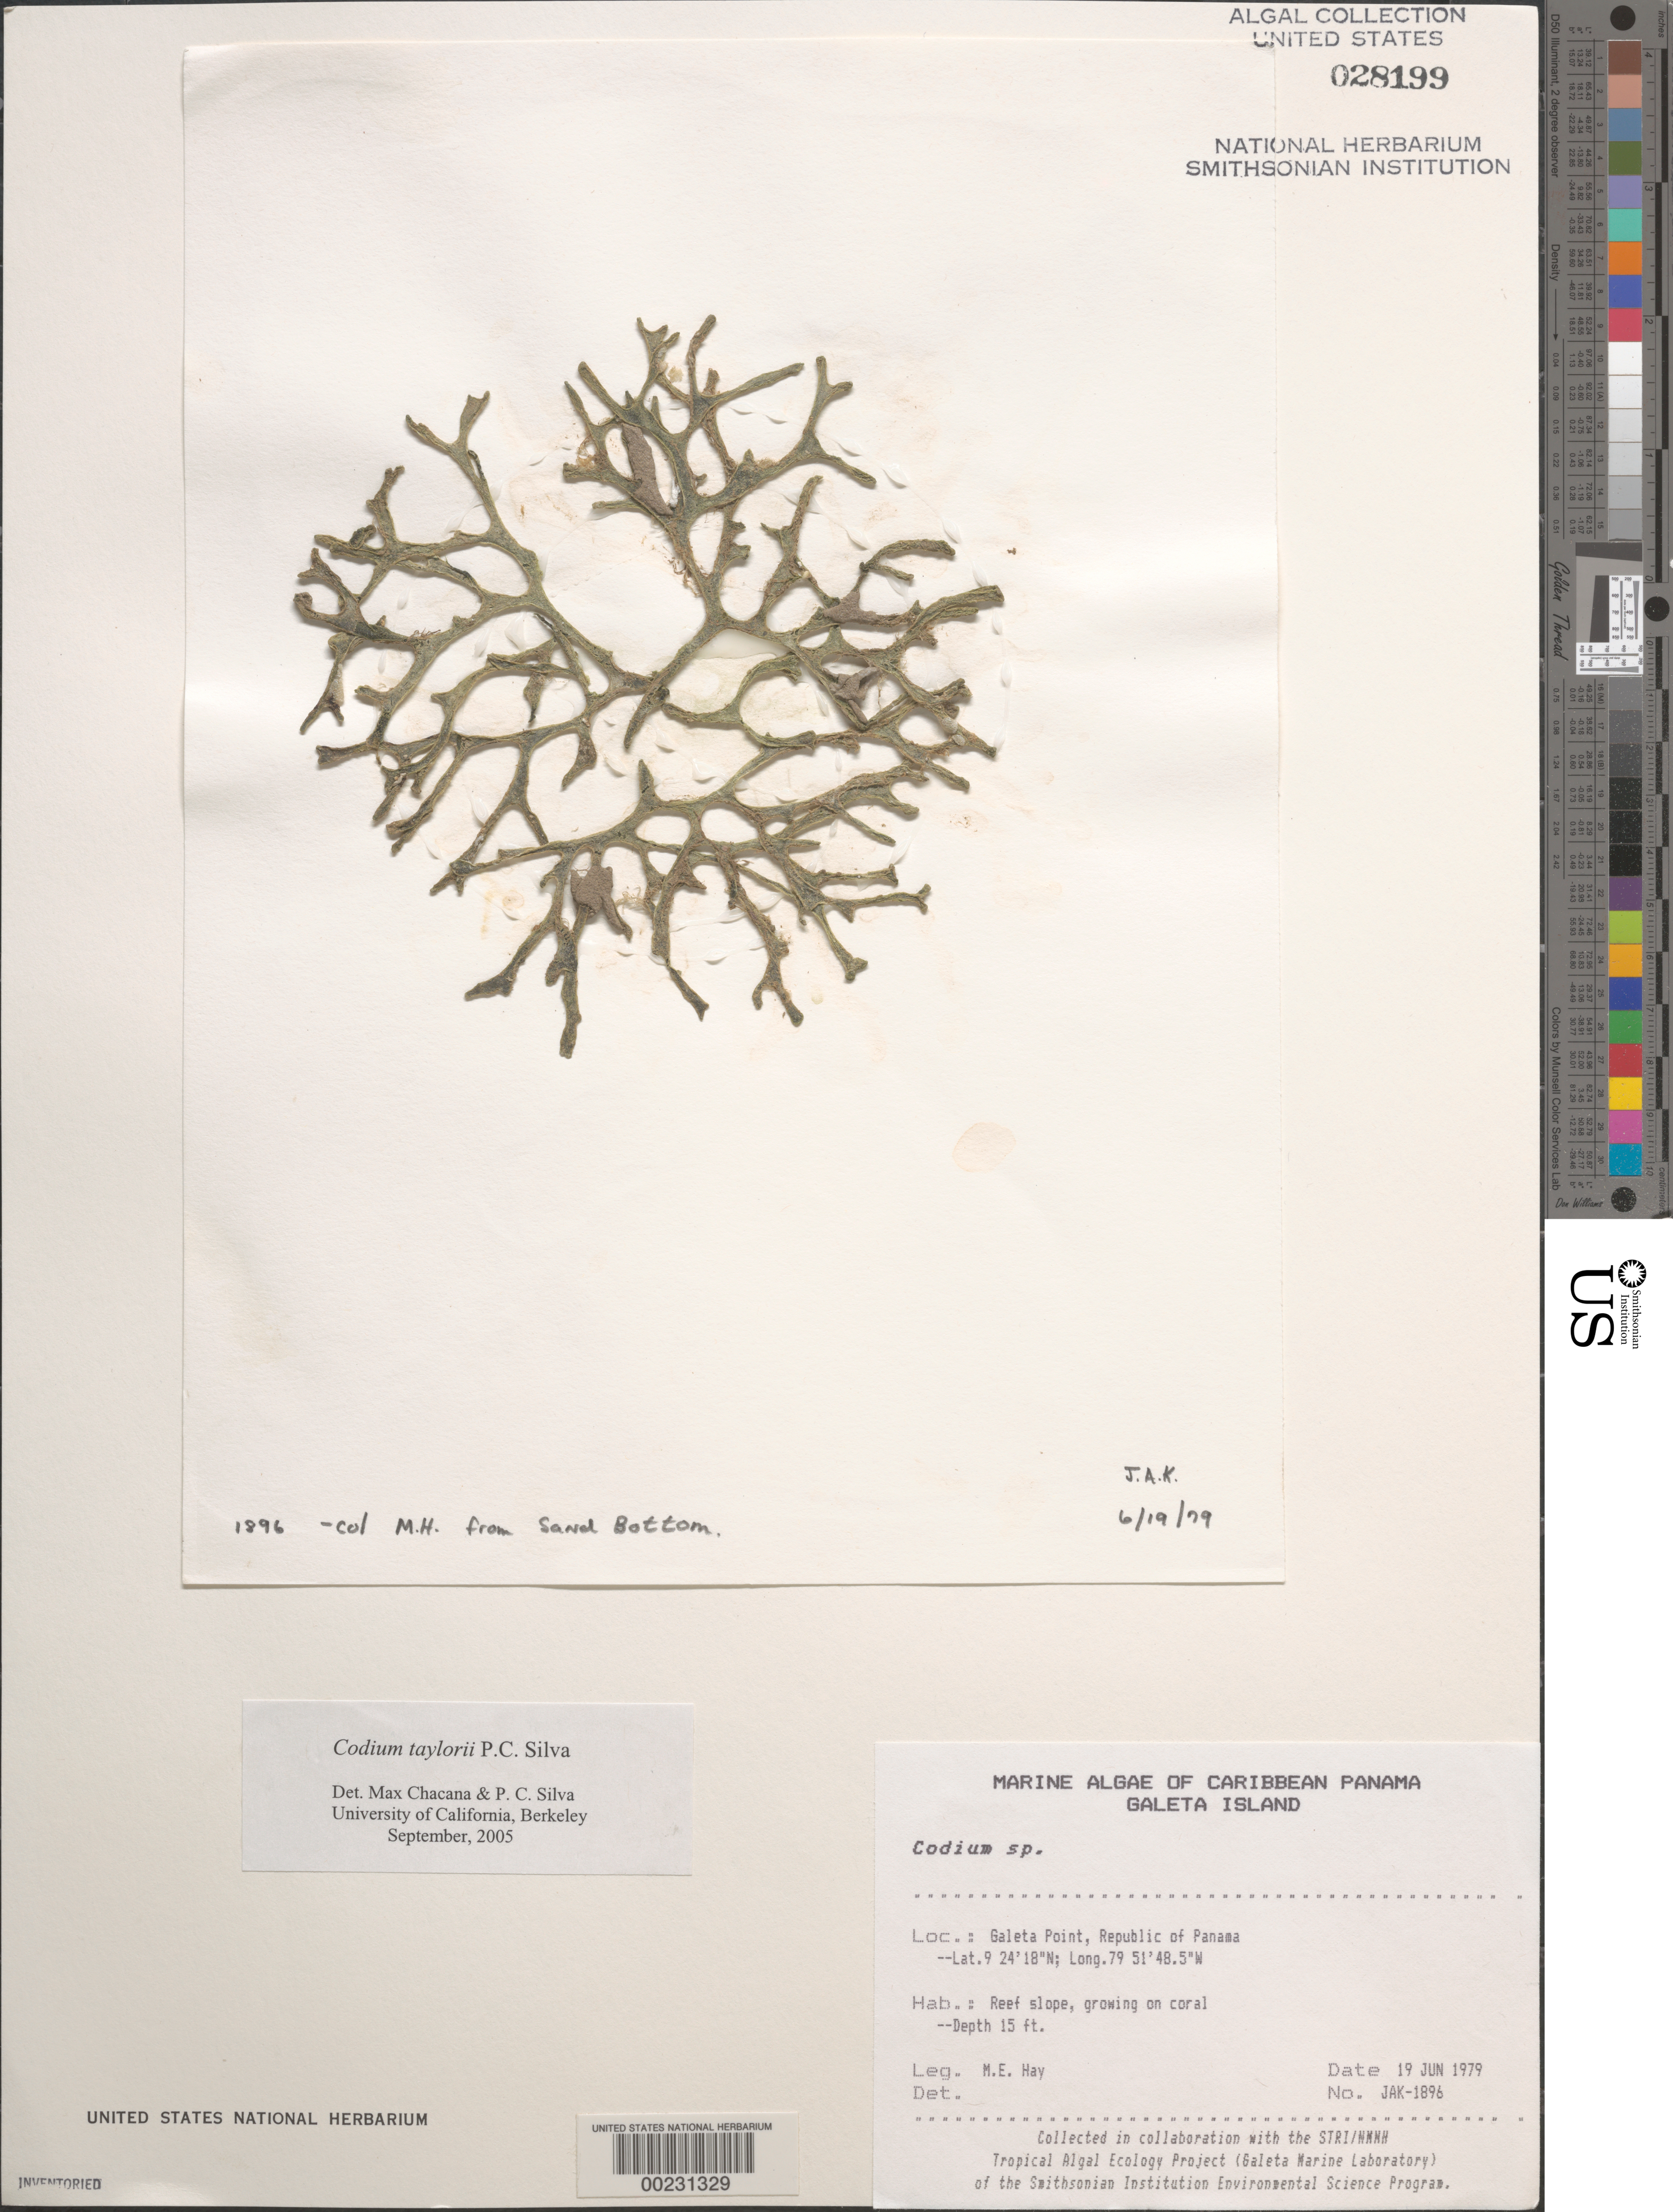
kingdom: Plantae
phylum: Chlorophyta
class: Ulvophyceae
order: Bryopsidales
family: Codiaceae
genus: Codium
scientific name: Codium taylorii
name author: P.C. Silva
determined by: Chacana, M. E.; Silva, P. C.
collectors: M. E. Hay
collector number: JAK-1896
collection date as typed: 19 Jun 1979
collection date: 1979-06-19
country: Panama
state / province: Colón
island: Galeta Island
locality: Galeta Point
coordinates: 9 24' 18" N, 79 51' 48.5" W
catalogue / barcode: US 28199